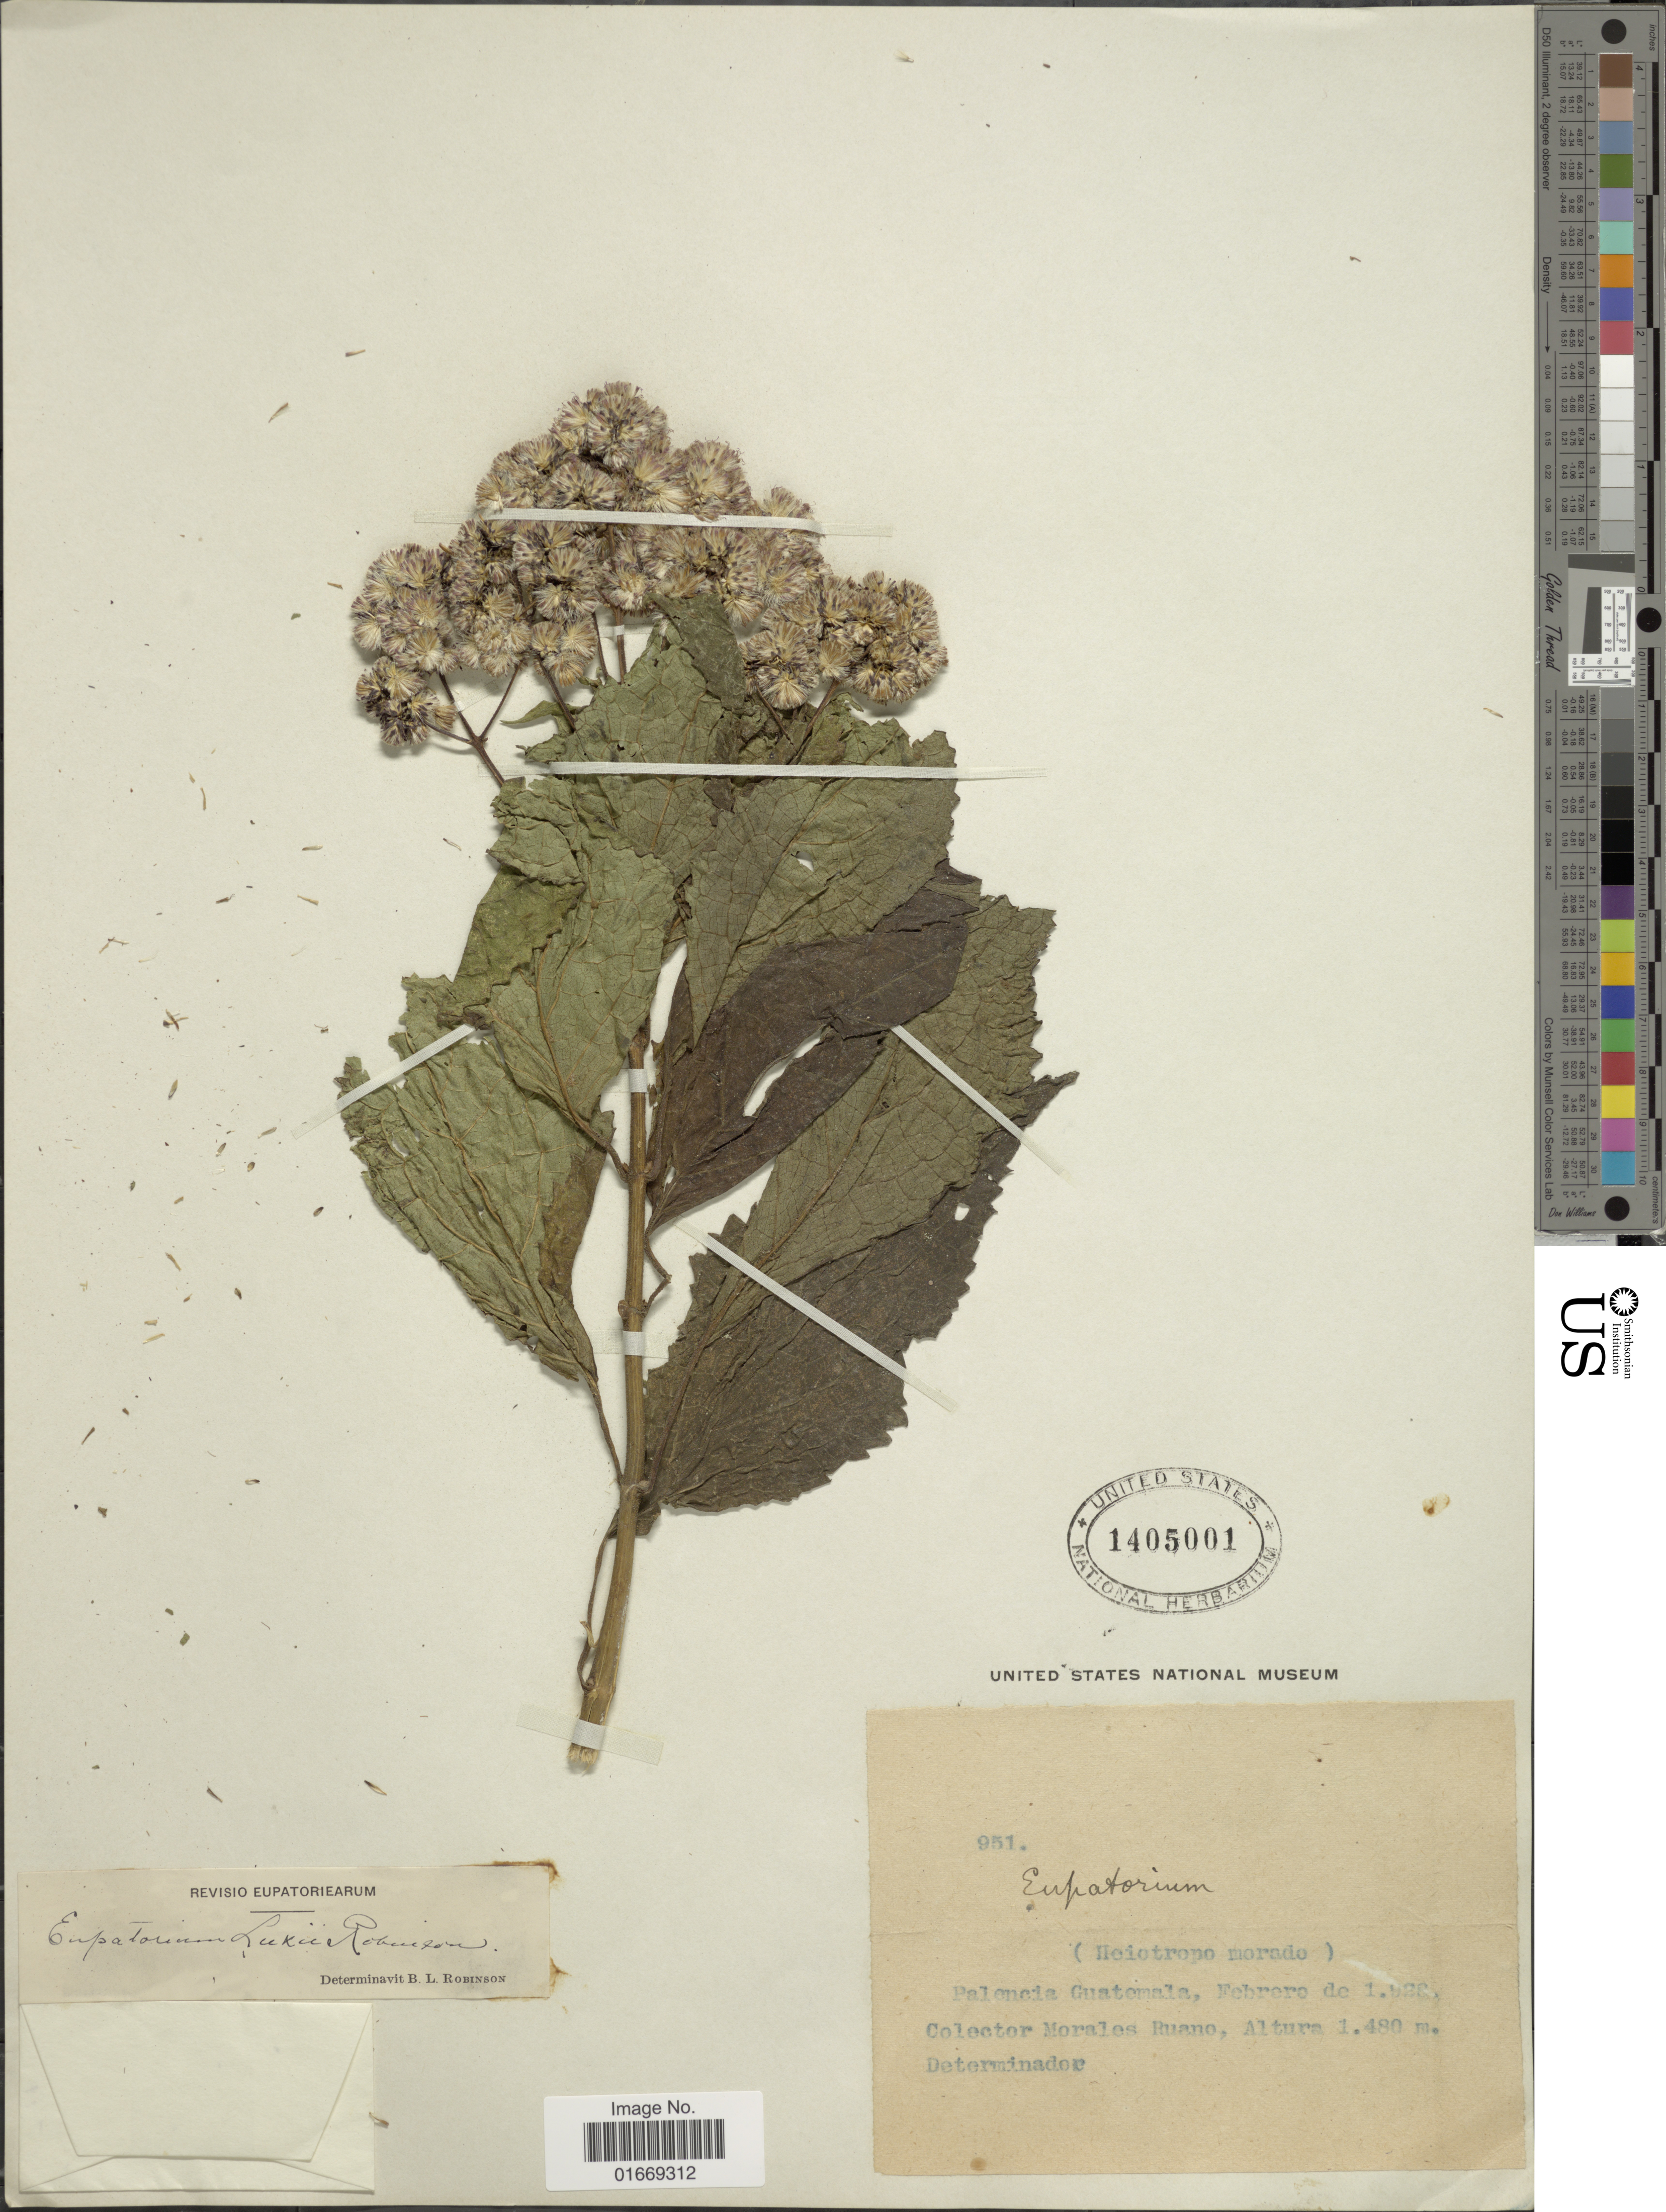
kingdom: Plantae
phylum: Tracheophyta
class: Magnoliopsida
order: Asterales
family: Asteraceae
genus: Bartlettina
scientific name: Bartlettina luxii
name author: (B.L. Rob.) R.M. King & H. Rob.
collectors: M. Ruano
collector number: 951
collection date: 1928-02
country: Guatemala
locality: Palencia Guatemala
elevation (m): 1480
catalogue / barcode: US 1405001